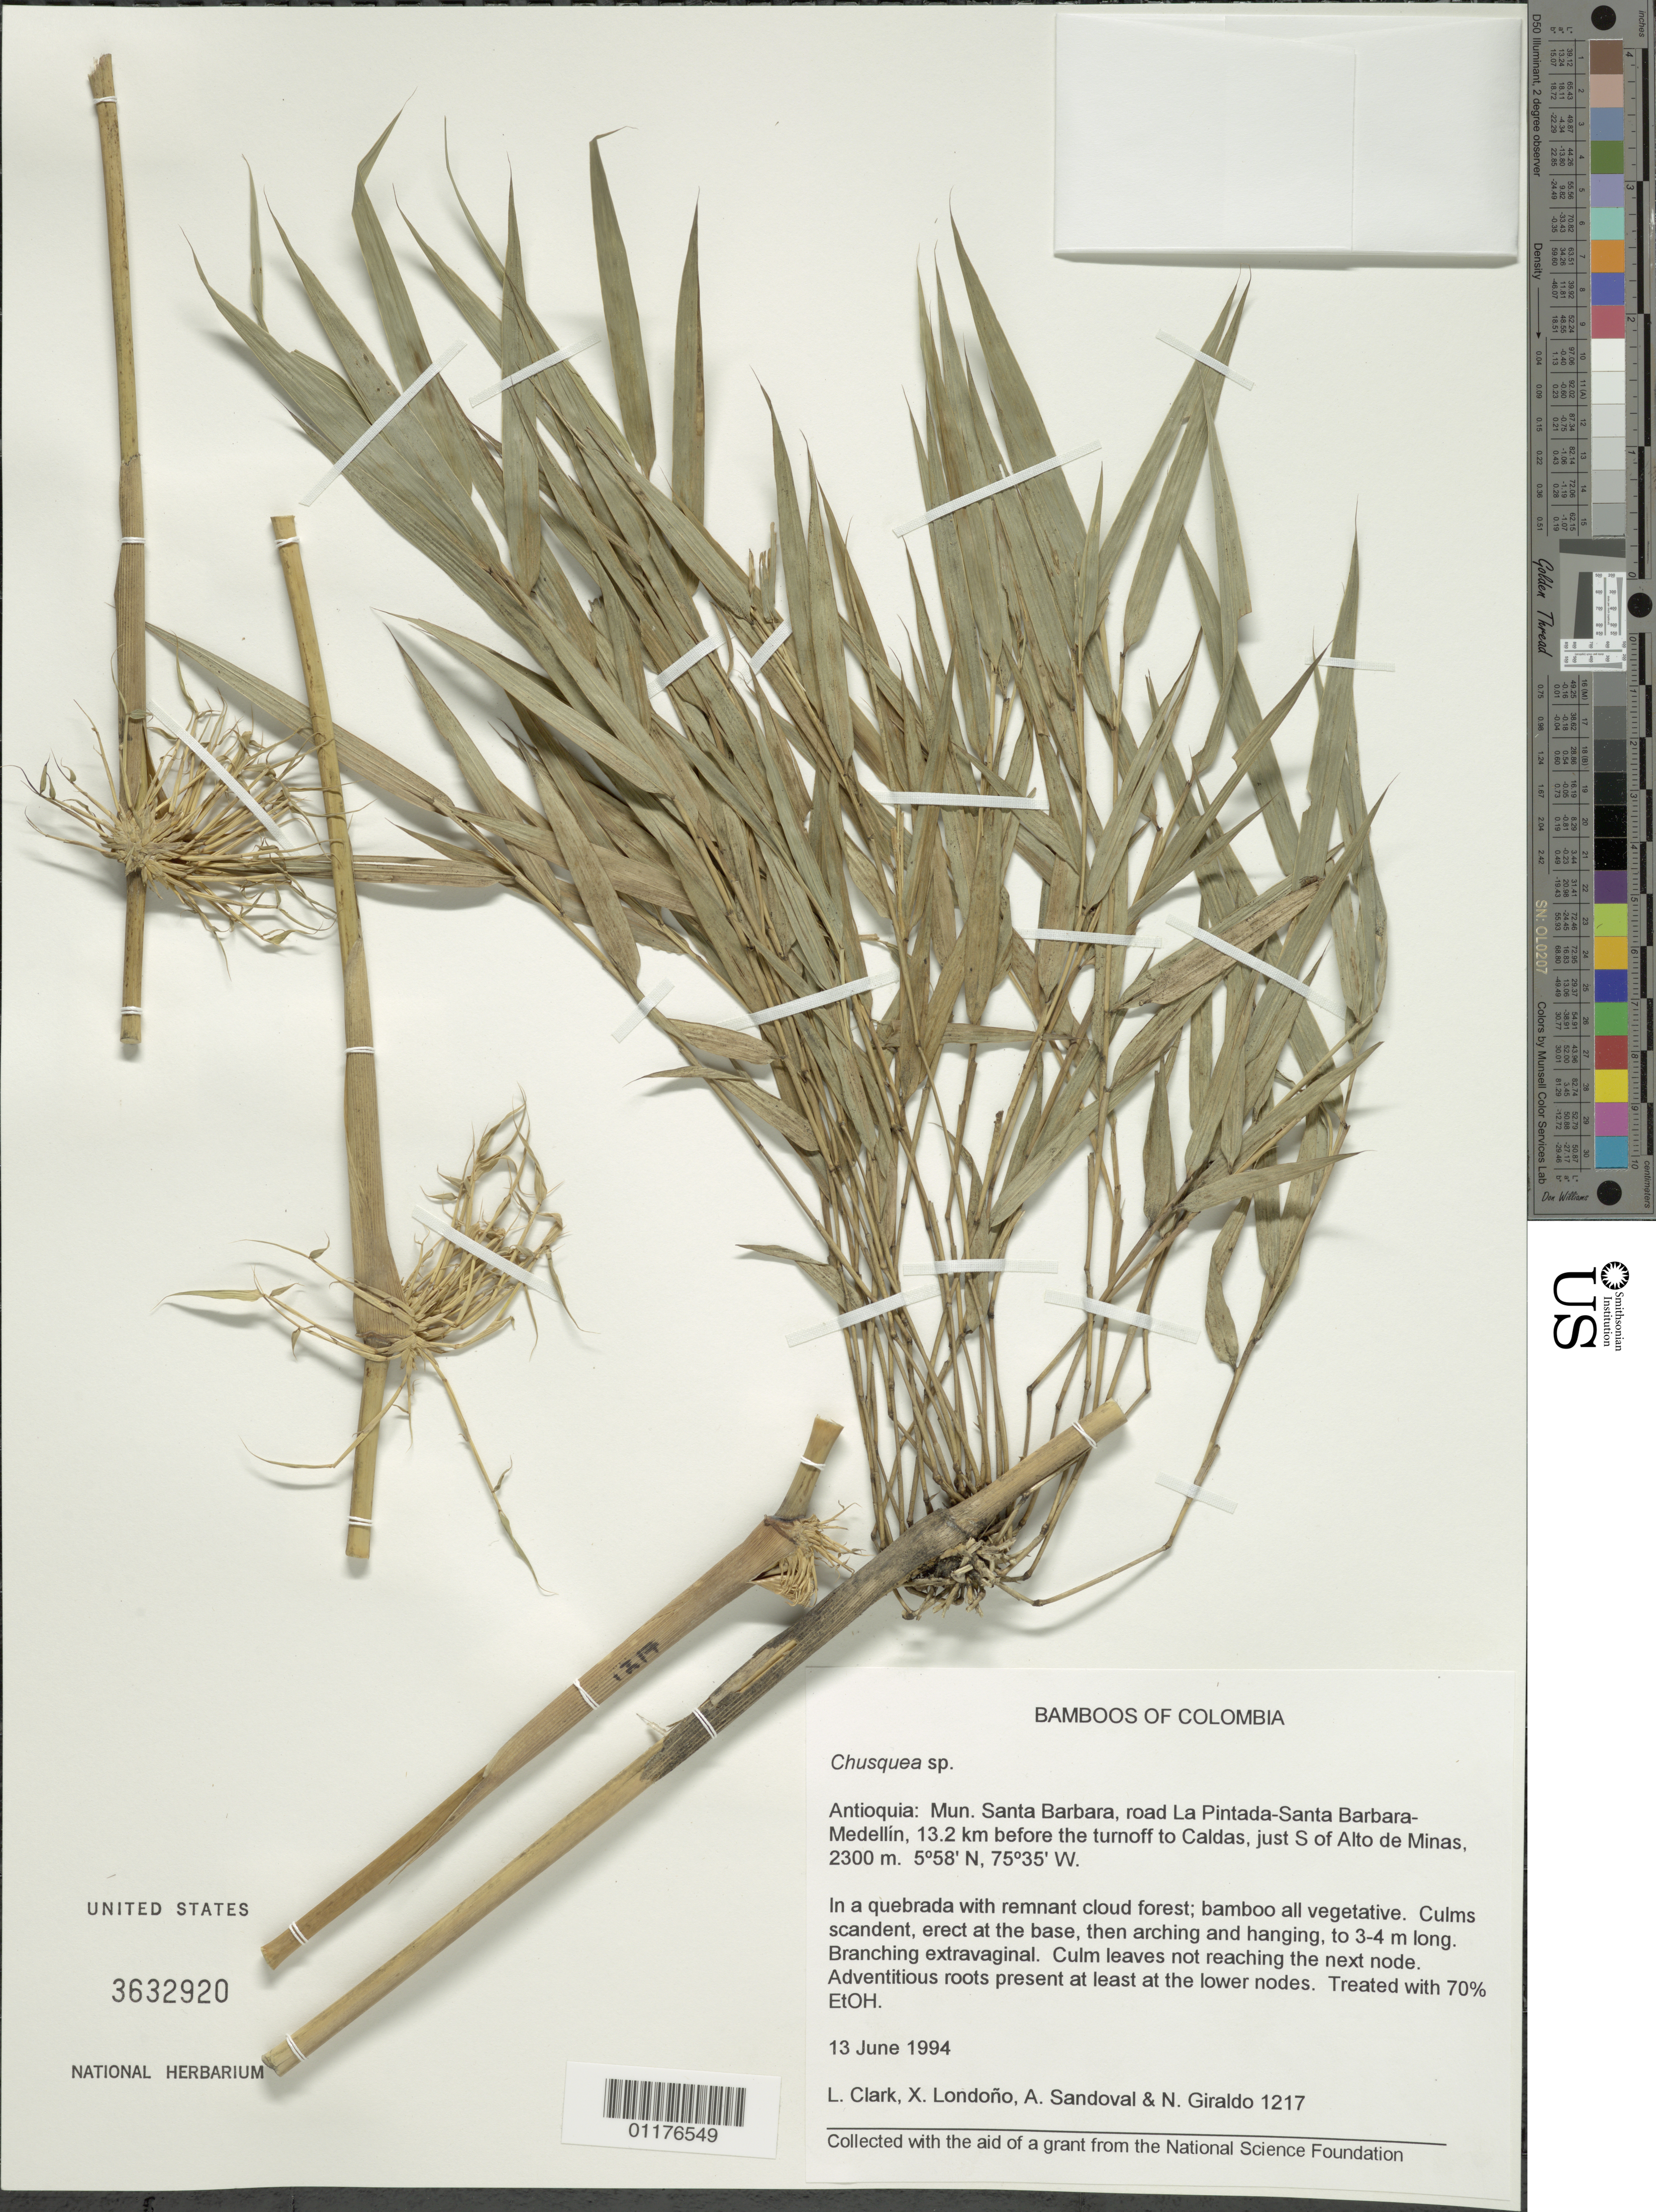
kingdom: Plantae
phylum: Tracheophyta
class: Liliopsida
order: Poales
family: Poaceae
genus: Chusquea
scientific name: Chusquea sp.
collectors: L. G. Clark, X. Londoño & N. Giraldo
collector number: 1217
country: Colombia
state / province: Antioquiá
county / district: Santa Barbara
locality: Road La Pintada-Santa Barbara-Medellin, before the turnoff to Caldas, just S of Alto de Minas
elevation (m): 2300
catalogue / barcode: US 3632920